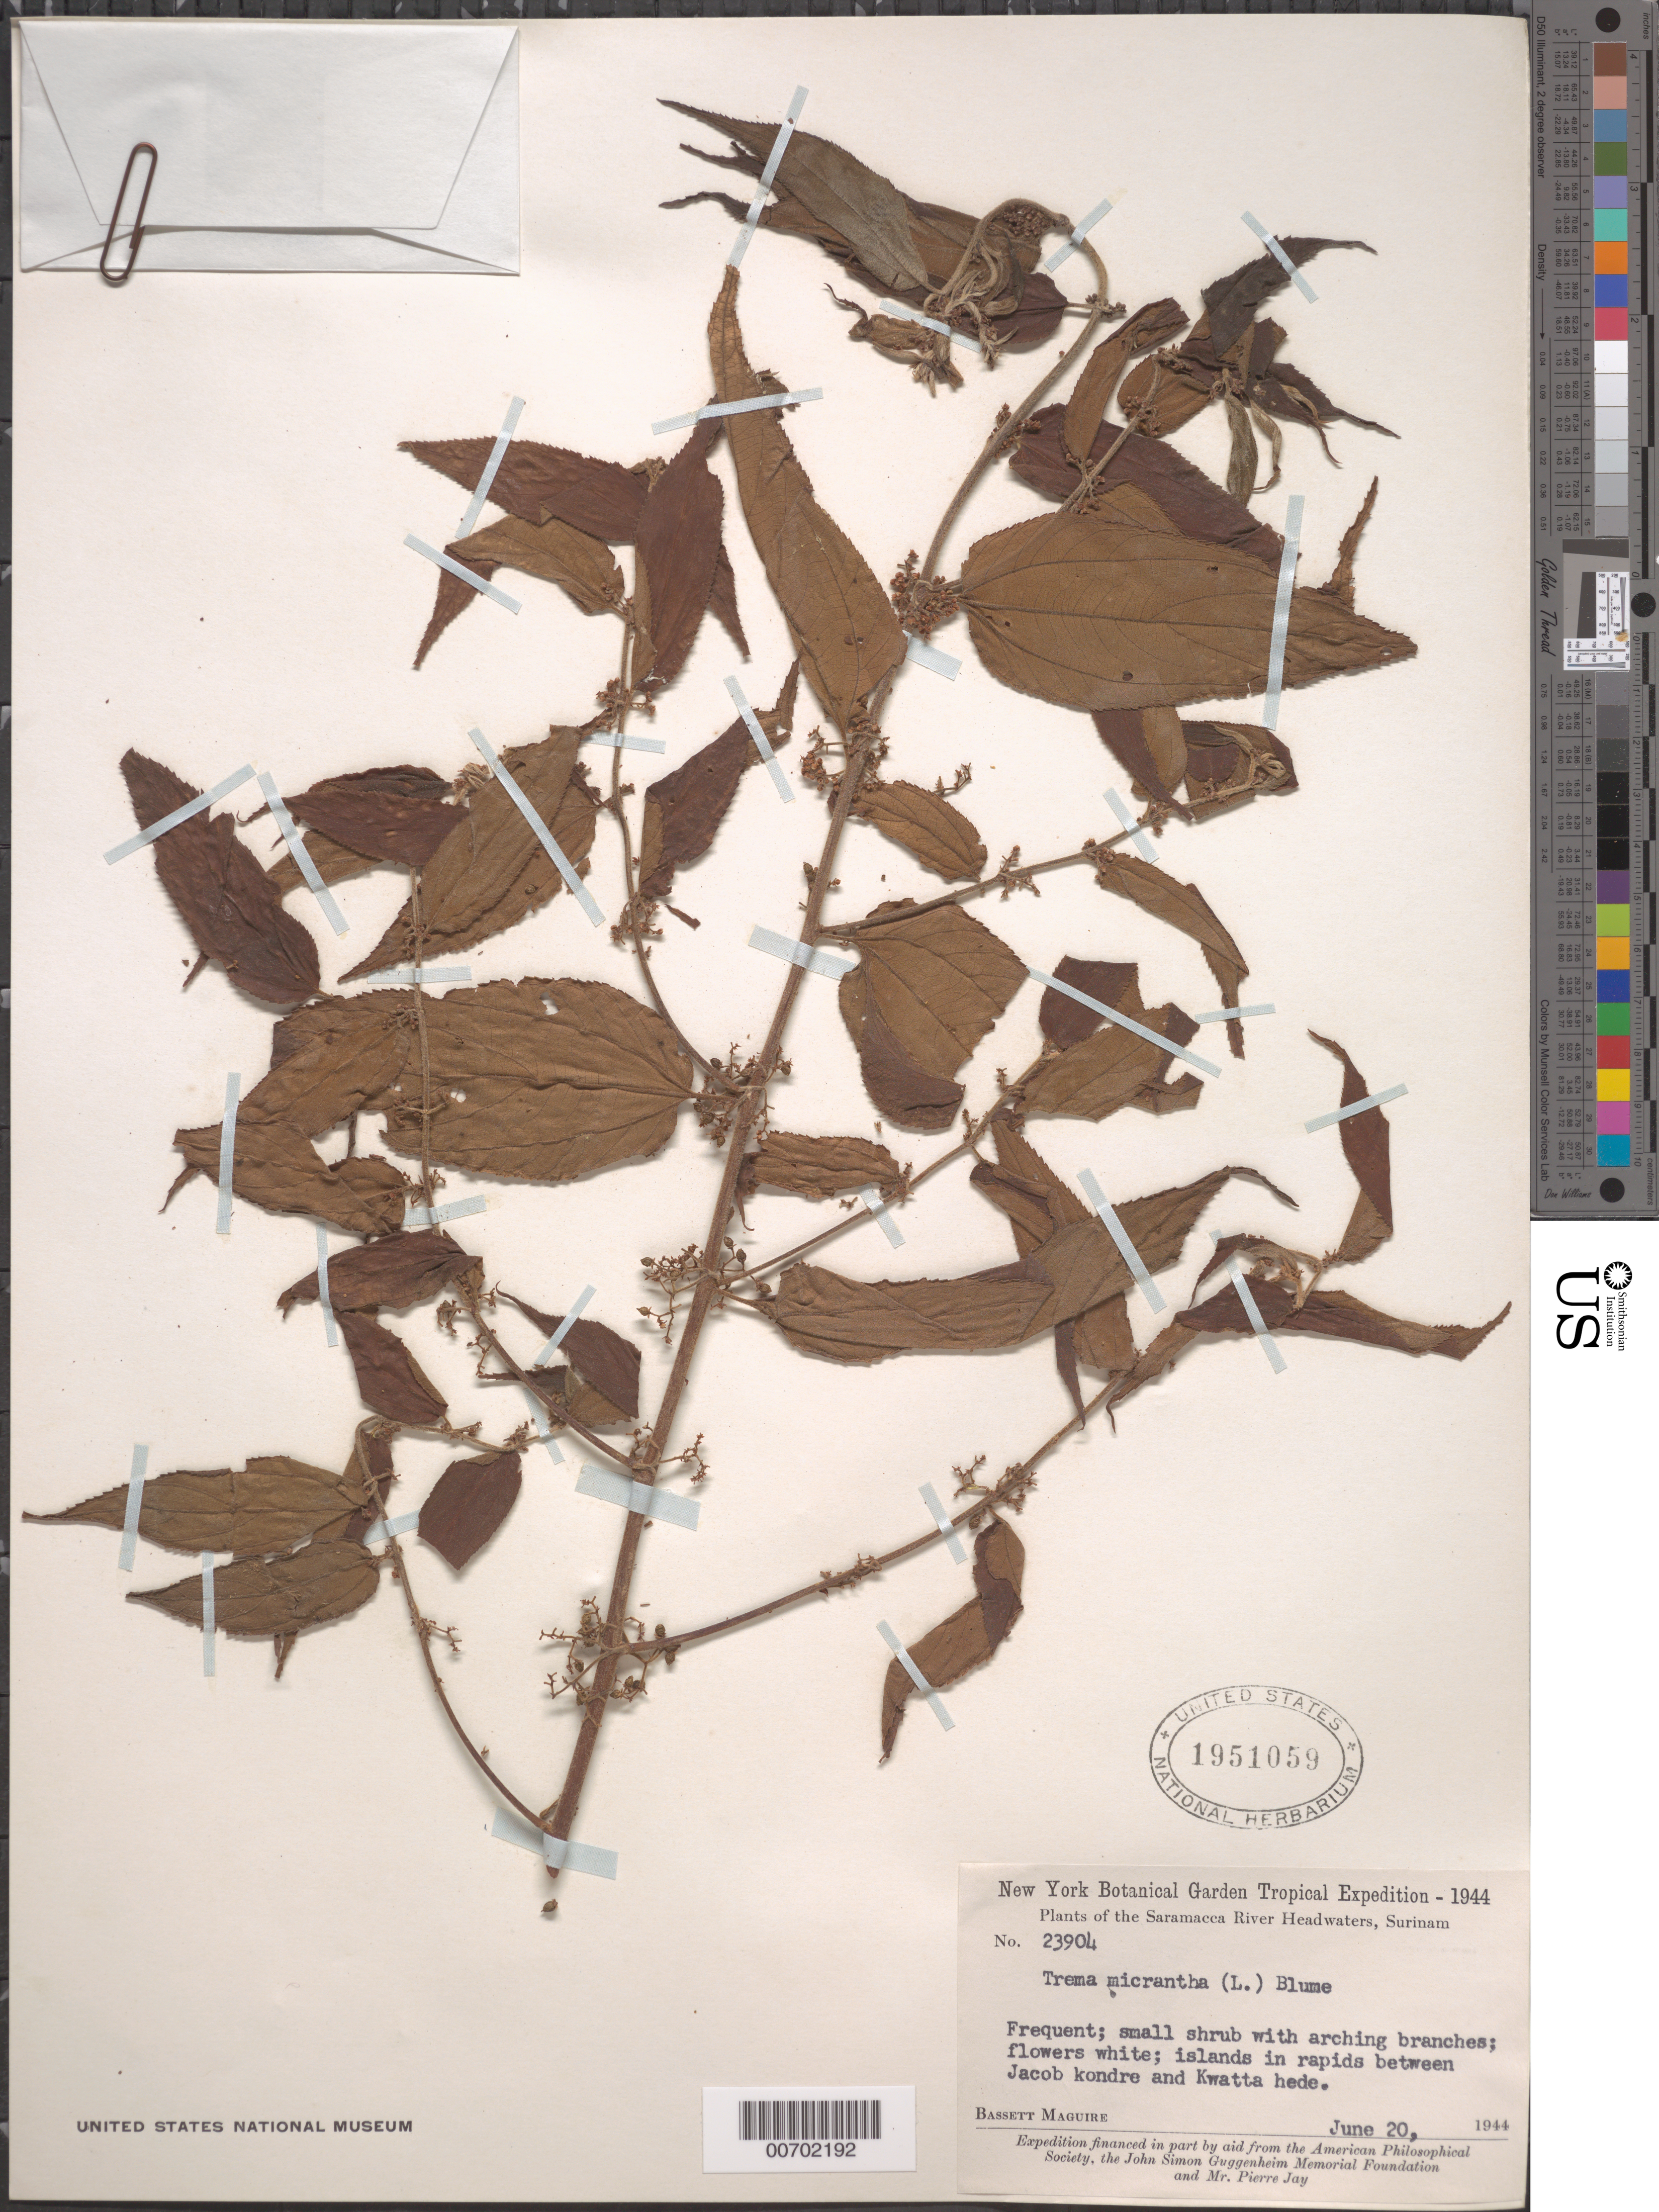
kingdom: Plantae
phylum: Tracheophyta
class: Magnoliopsida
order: Rosales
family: Cannabaceae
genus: Trema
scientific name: Trema micranthum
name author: (L.) Blume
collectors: B. Maguire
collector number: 23904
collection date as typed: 20-Jun-44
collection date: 1944-06-20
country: Suriname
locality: Saramacca River, betw. Jacob Kondre and Kwatta hede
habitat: Islands in rapids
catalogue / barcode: US 1951059